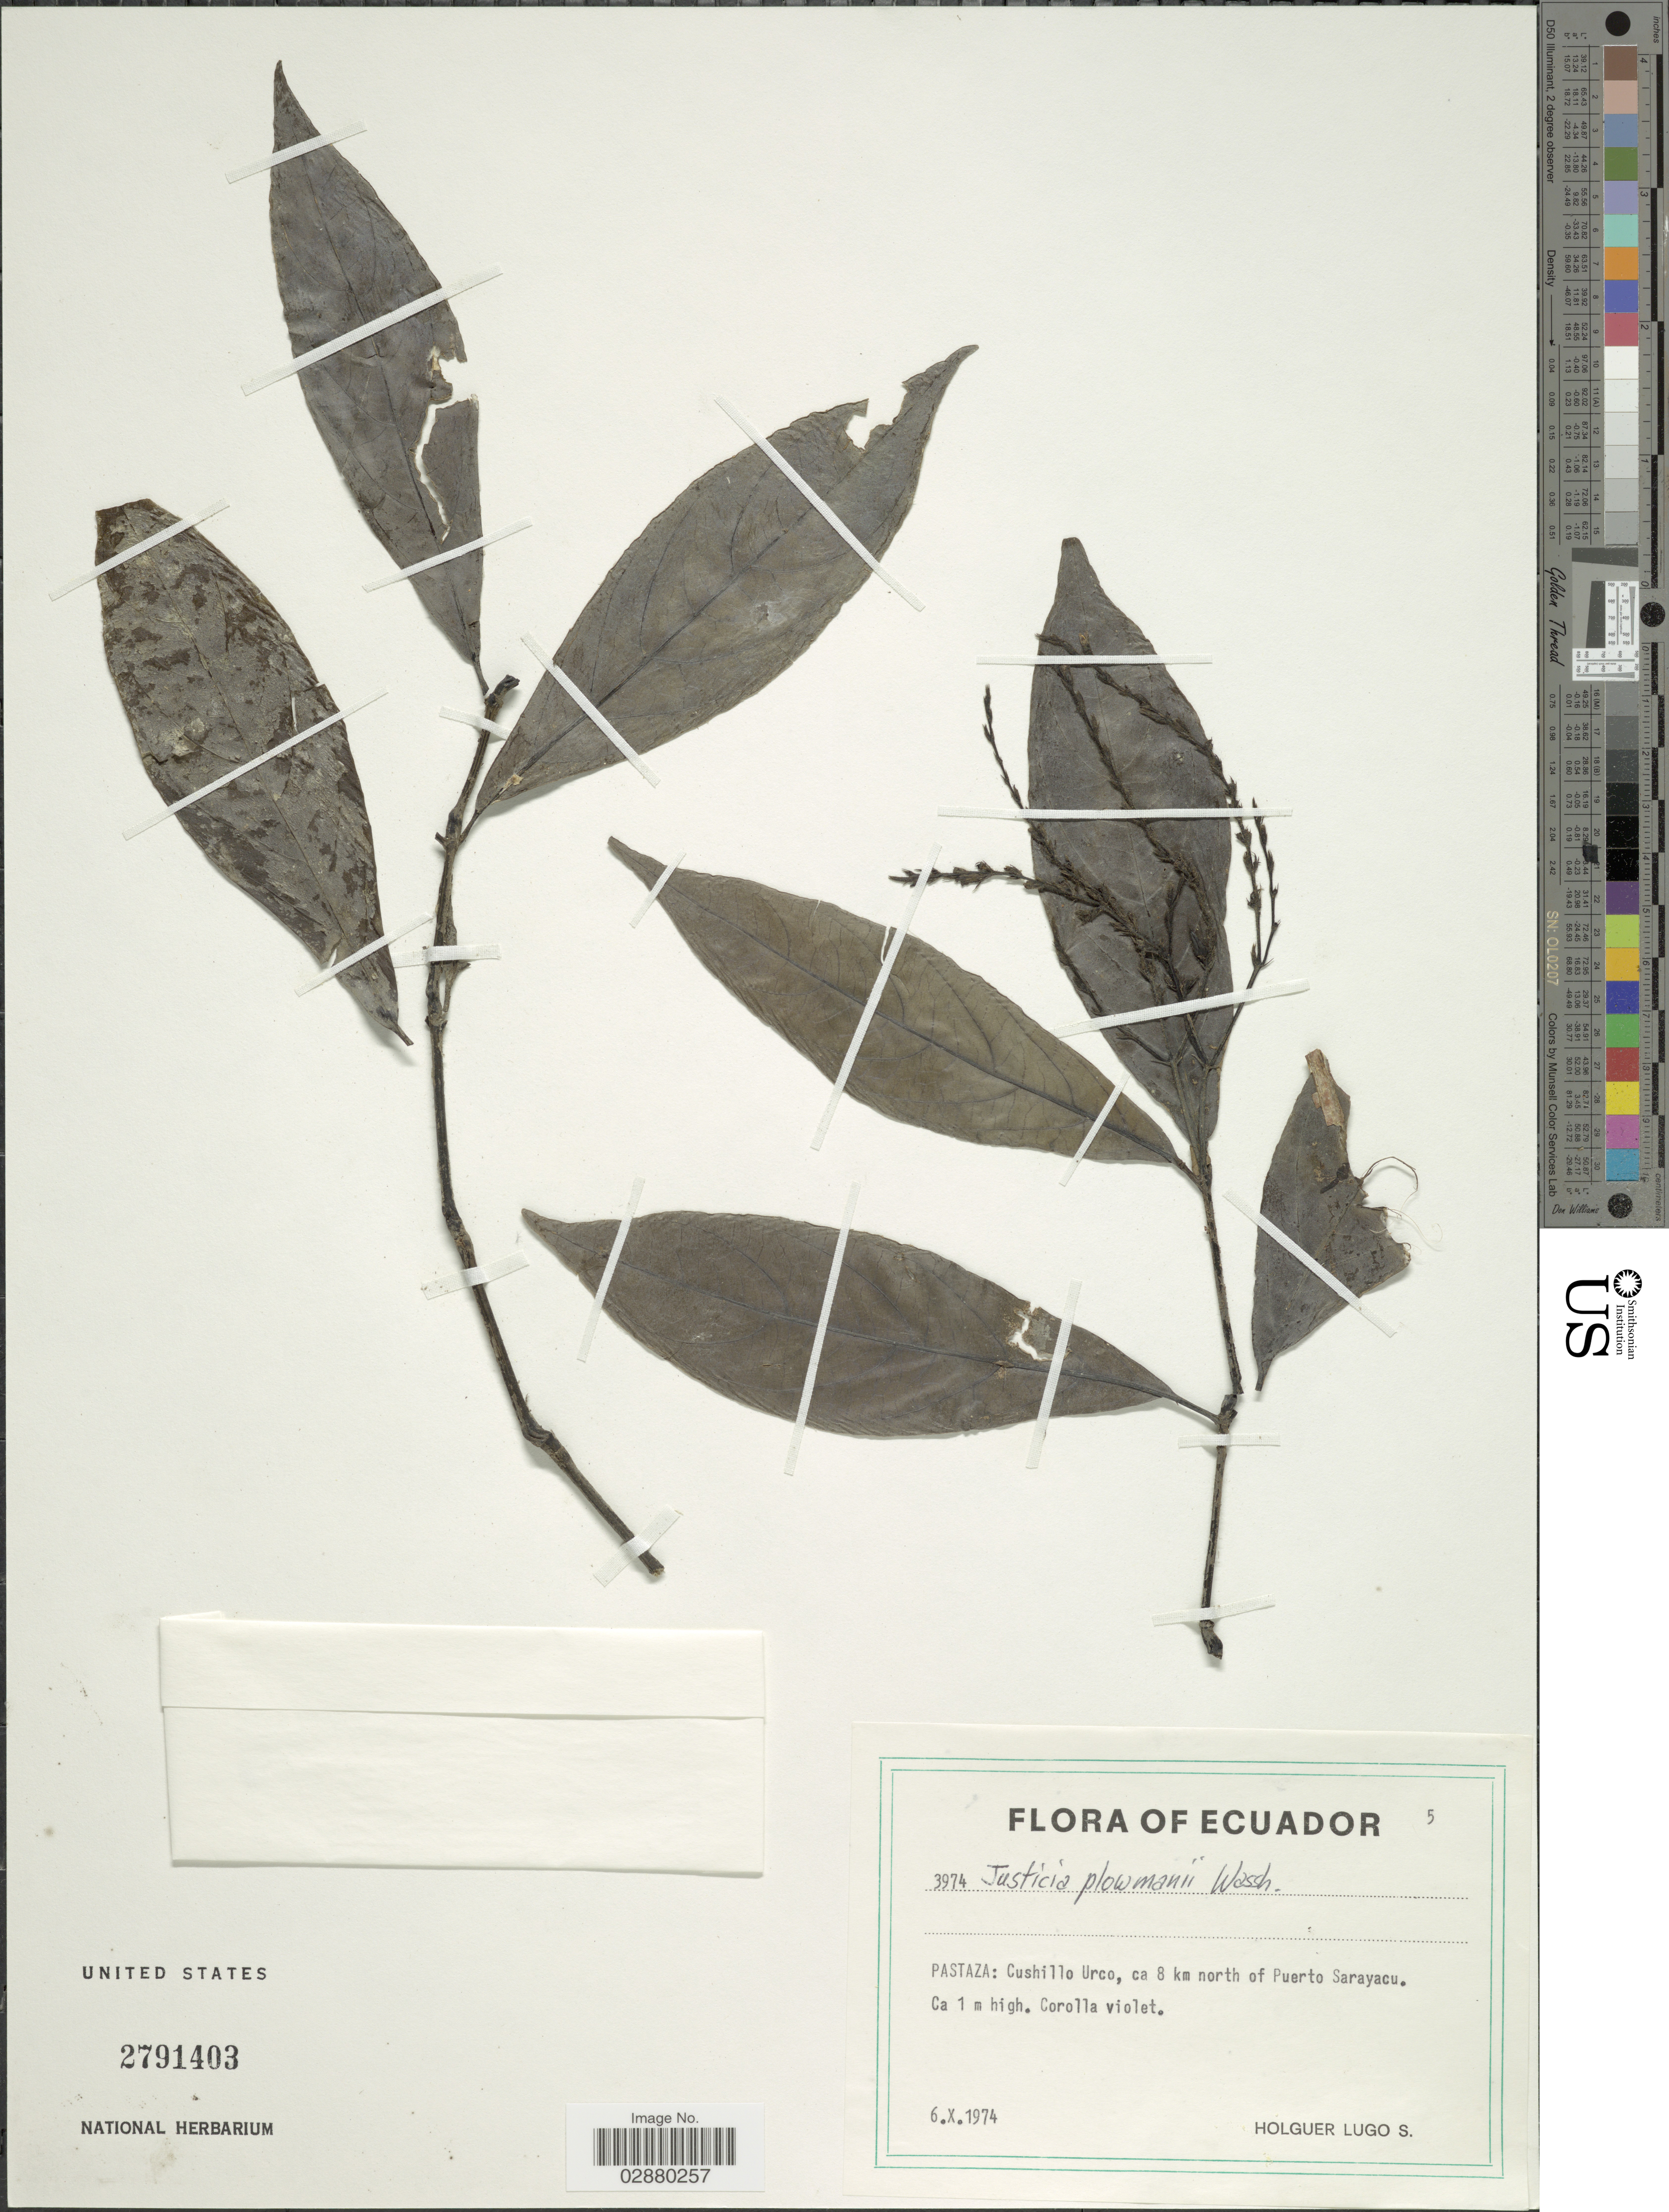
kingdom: Plantae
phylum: Tracheophyta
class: Magnoliopsida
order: Lamiales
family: Acanthaceae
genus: Justicia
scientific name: Justicia plowmanii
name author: Wassh.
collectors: H. Lugo S.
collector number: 3974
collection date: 1974-10-06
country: Ecuador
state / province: Pastaza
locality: Cushillo Urco, ca 8 km north of Puerto Sarayacu.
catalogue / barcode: US 2791403